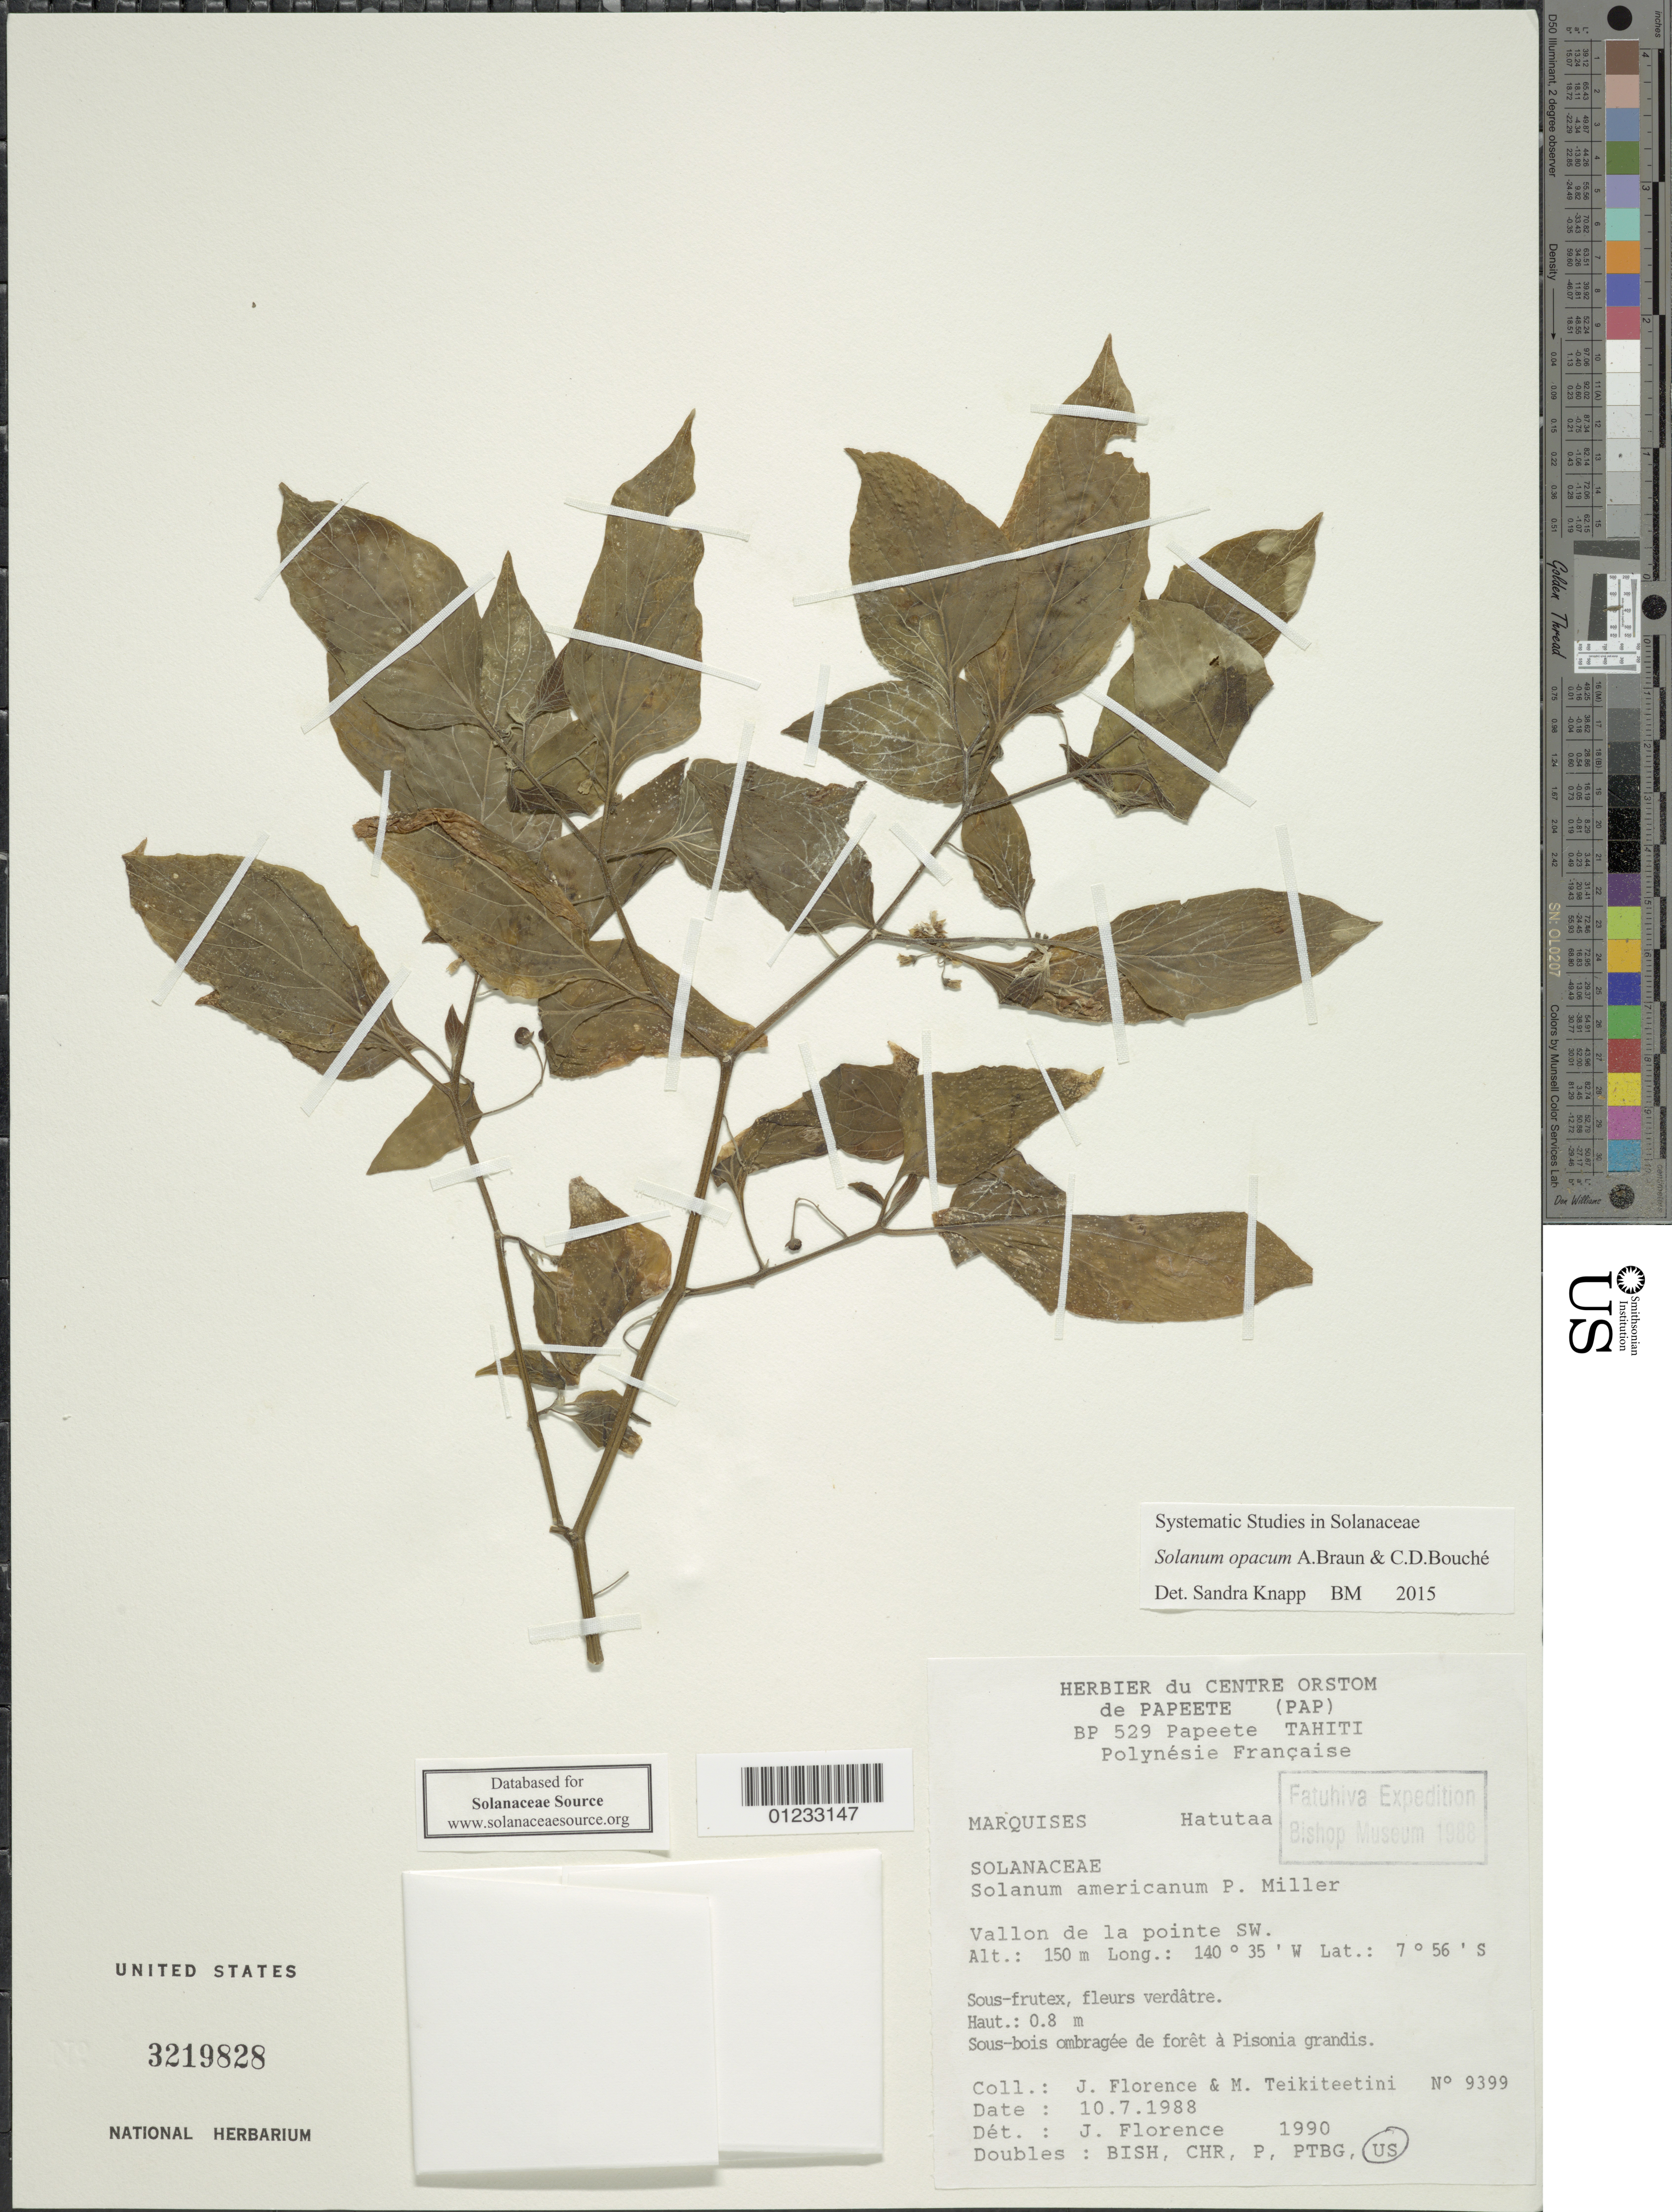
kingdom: Plantae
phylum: Tracheophyta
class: Magnoliopsida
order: Solanales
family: Solanaceae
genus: Solanum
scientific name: Solanum americanum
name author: Mill.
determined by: Florence, J.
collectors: J. Florence & M. Teikiteetini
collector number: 9399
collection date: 1988-07-10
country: French Polynesia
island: Hatutaa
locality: Vallon de la pointe SW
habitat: Sous-bois ombragée de forêt à Pisonia grandis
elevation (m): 150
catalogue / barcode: US 3219828